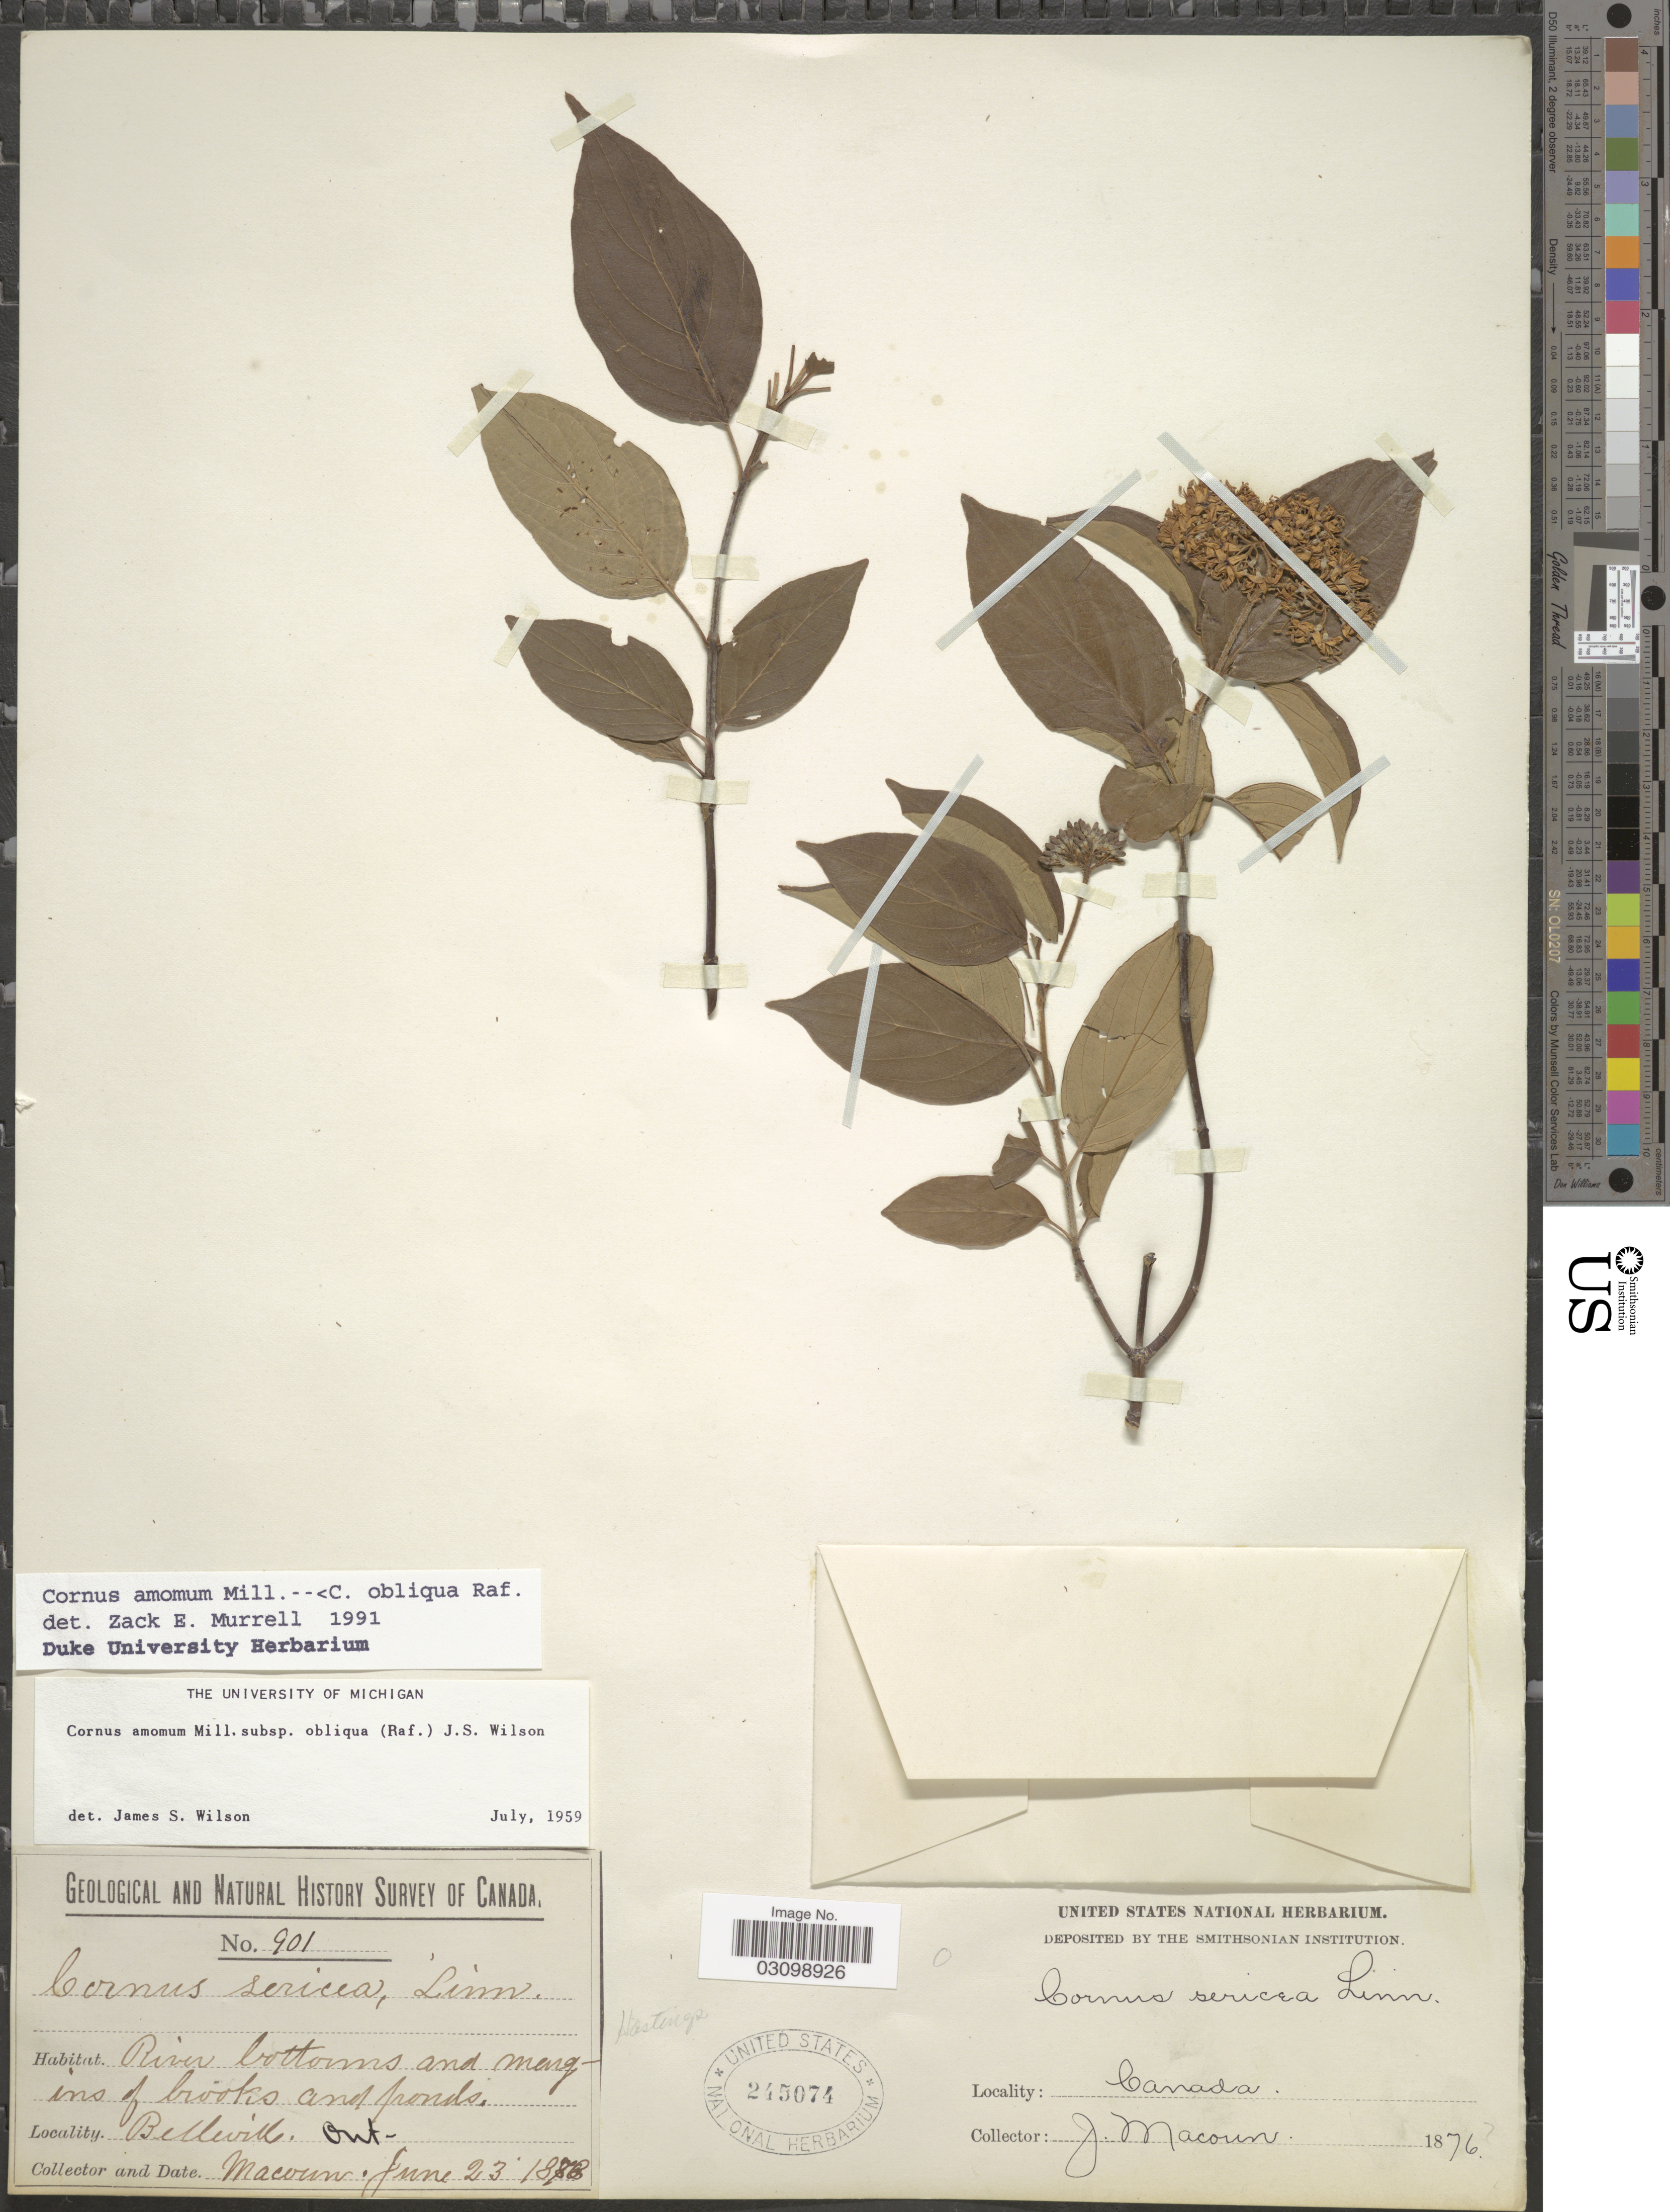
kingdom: Plantae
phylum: Tracheophyta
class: Magnoliopsida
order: Cornales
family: Cornaceae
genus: Cornus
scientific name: Cornus amomum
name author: Mill.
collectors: J. Macoun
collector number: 901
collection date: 1876-06-23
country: Canada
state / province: Ontario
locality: Belleville.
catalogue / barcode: US 245074